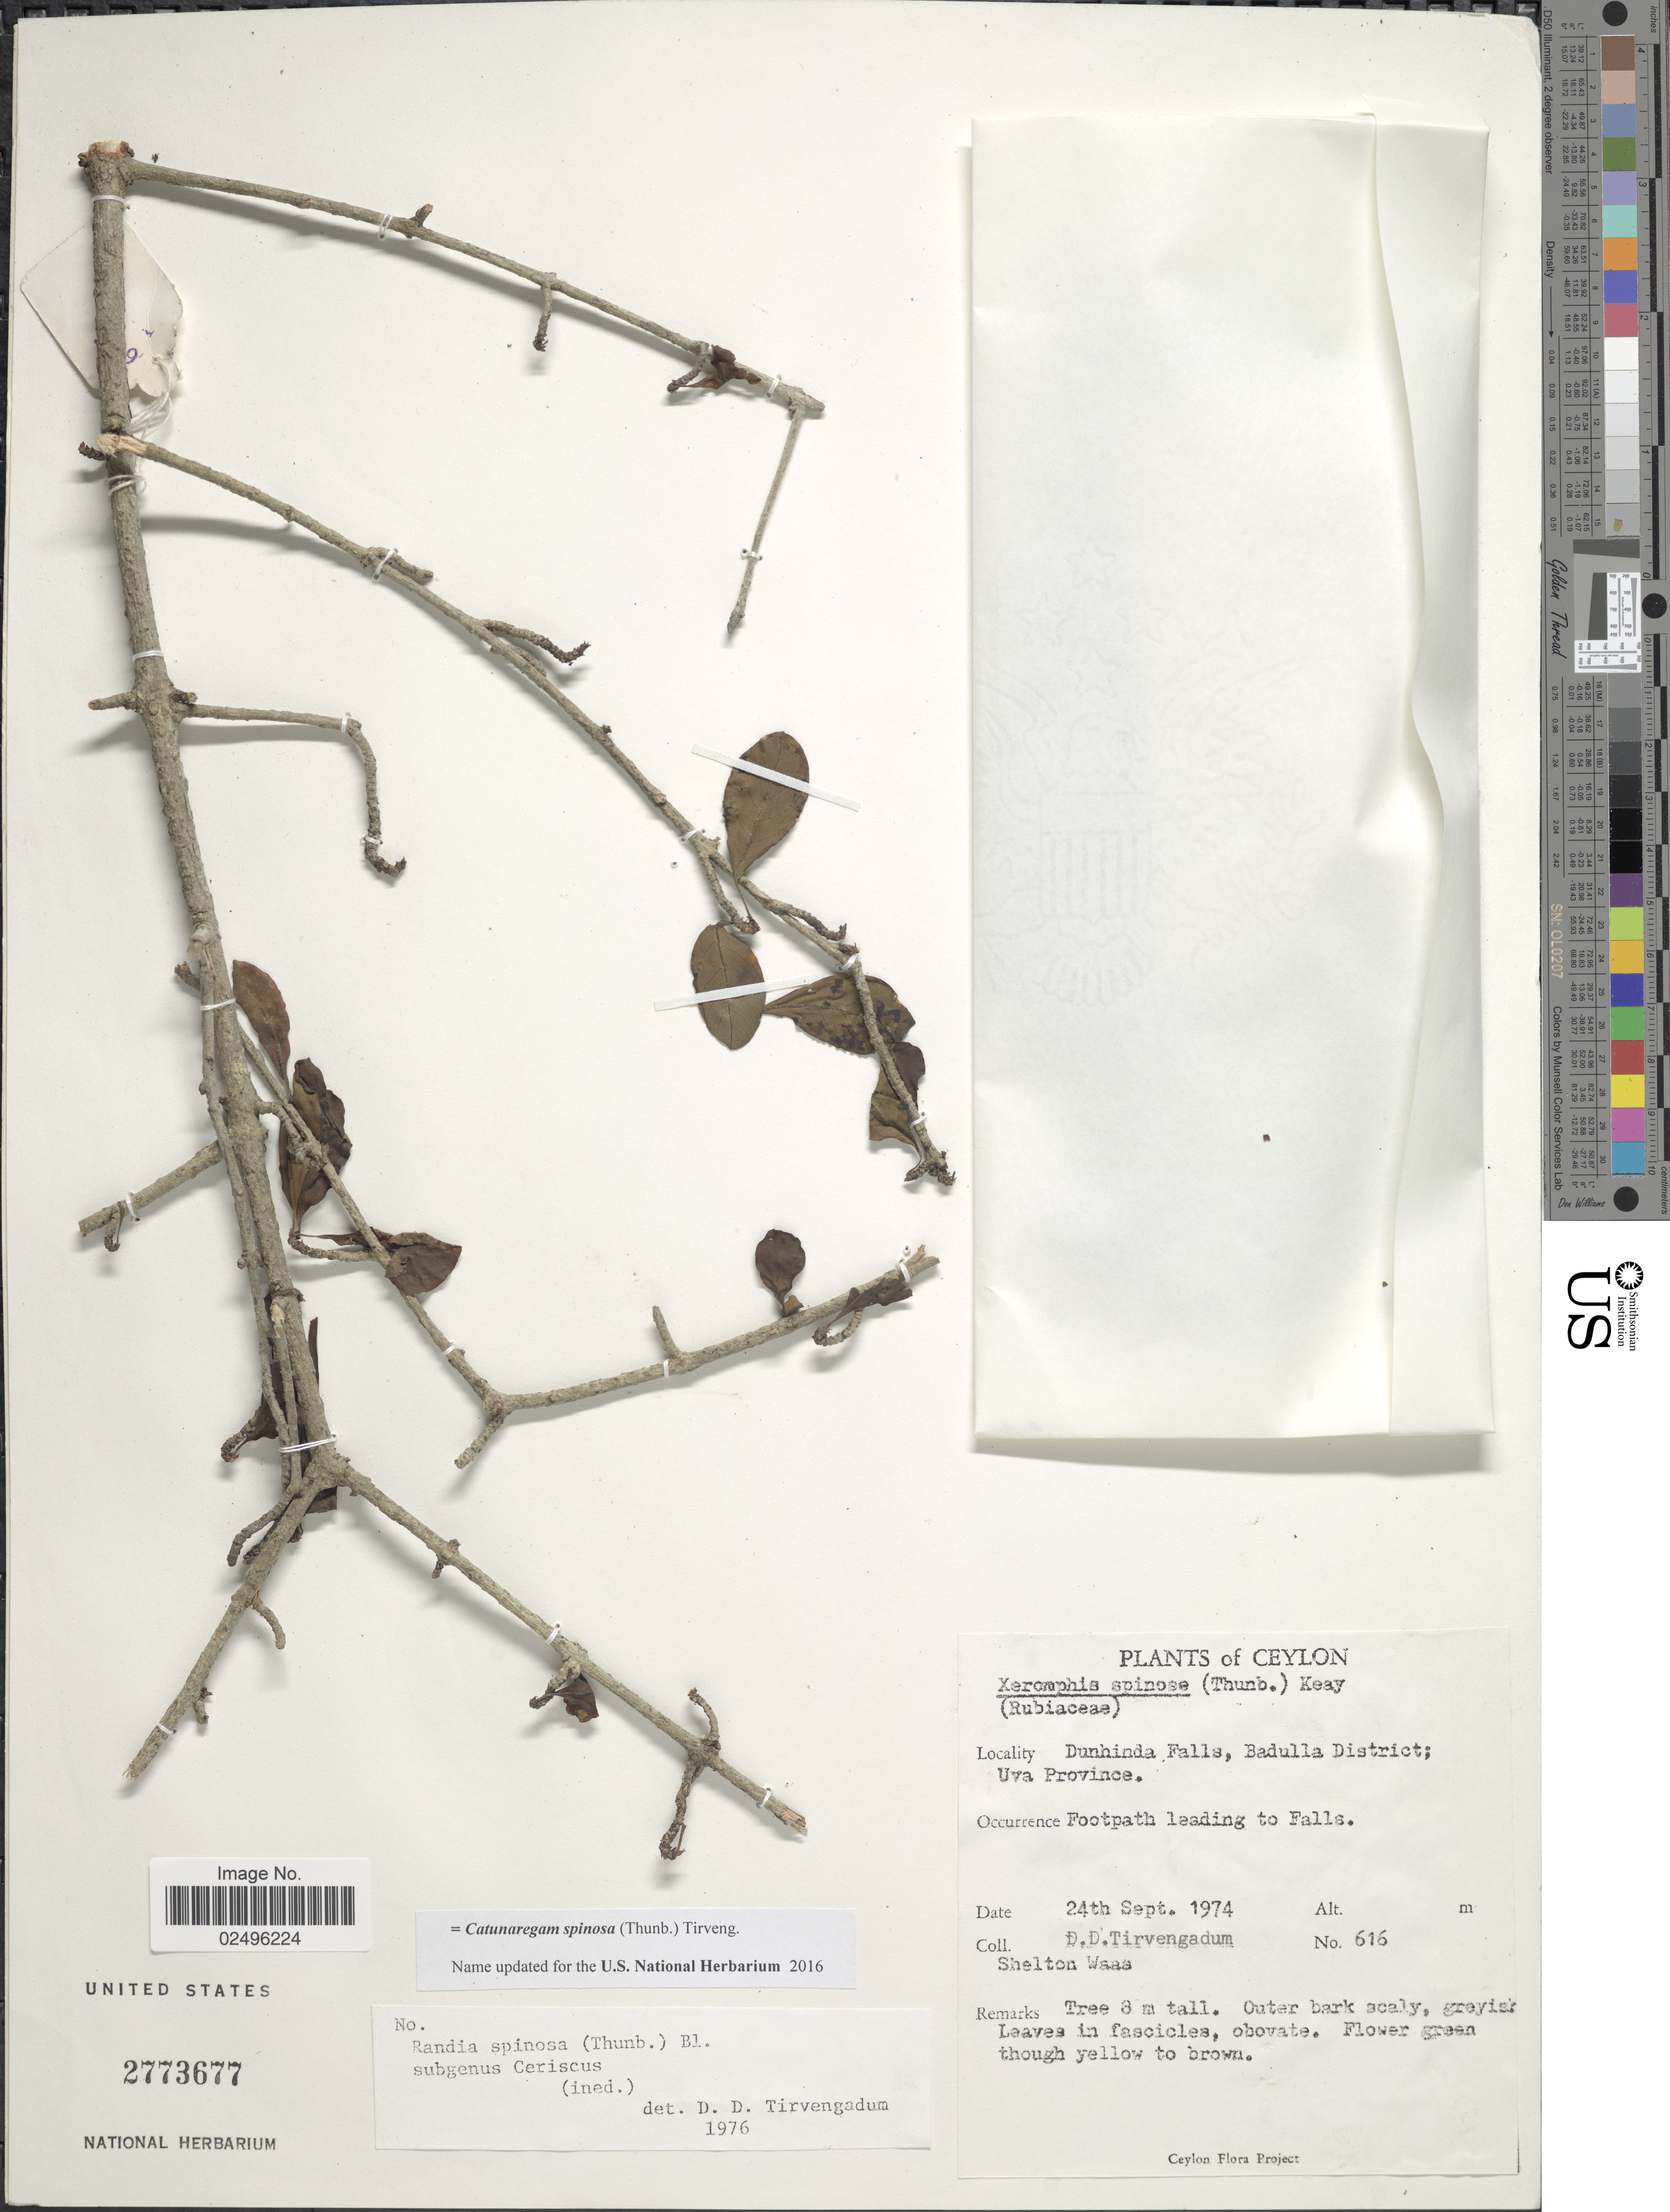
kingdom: Plantae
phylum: Tracheophyta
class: Magnoliopsida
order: Gentianales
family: Rubiaceae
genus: Catunaregam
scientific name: Catunaregam spinosa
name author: (Thunb.) Tirveng.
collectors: D. Tirvengadum & S. Waas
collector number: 616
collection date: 1974-09-24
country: Sri Lanka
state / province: Uva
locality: Ceylon. Dunhinda Falls, Badulla District. Footpath leading to Falls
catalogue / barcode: US 2773677